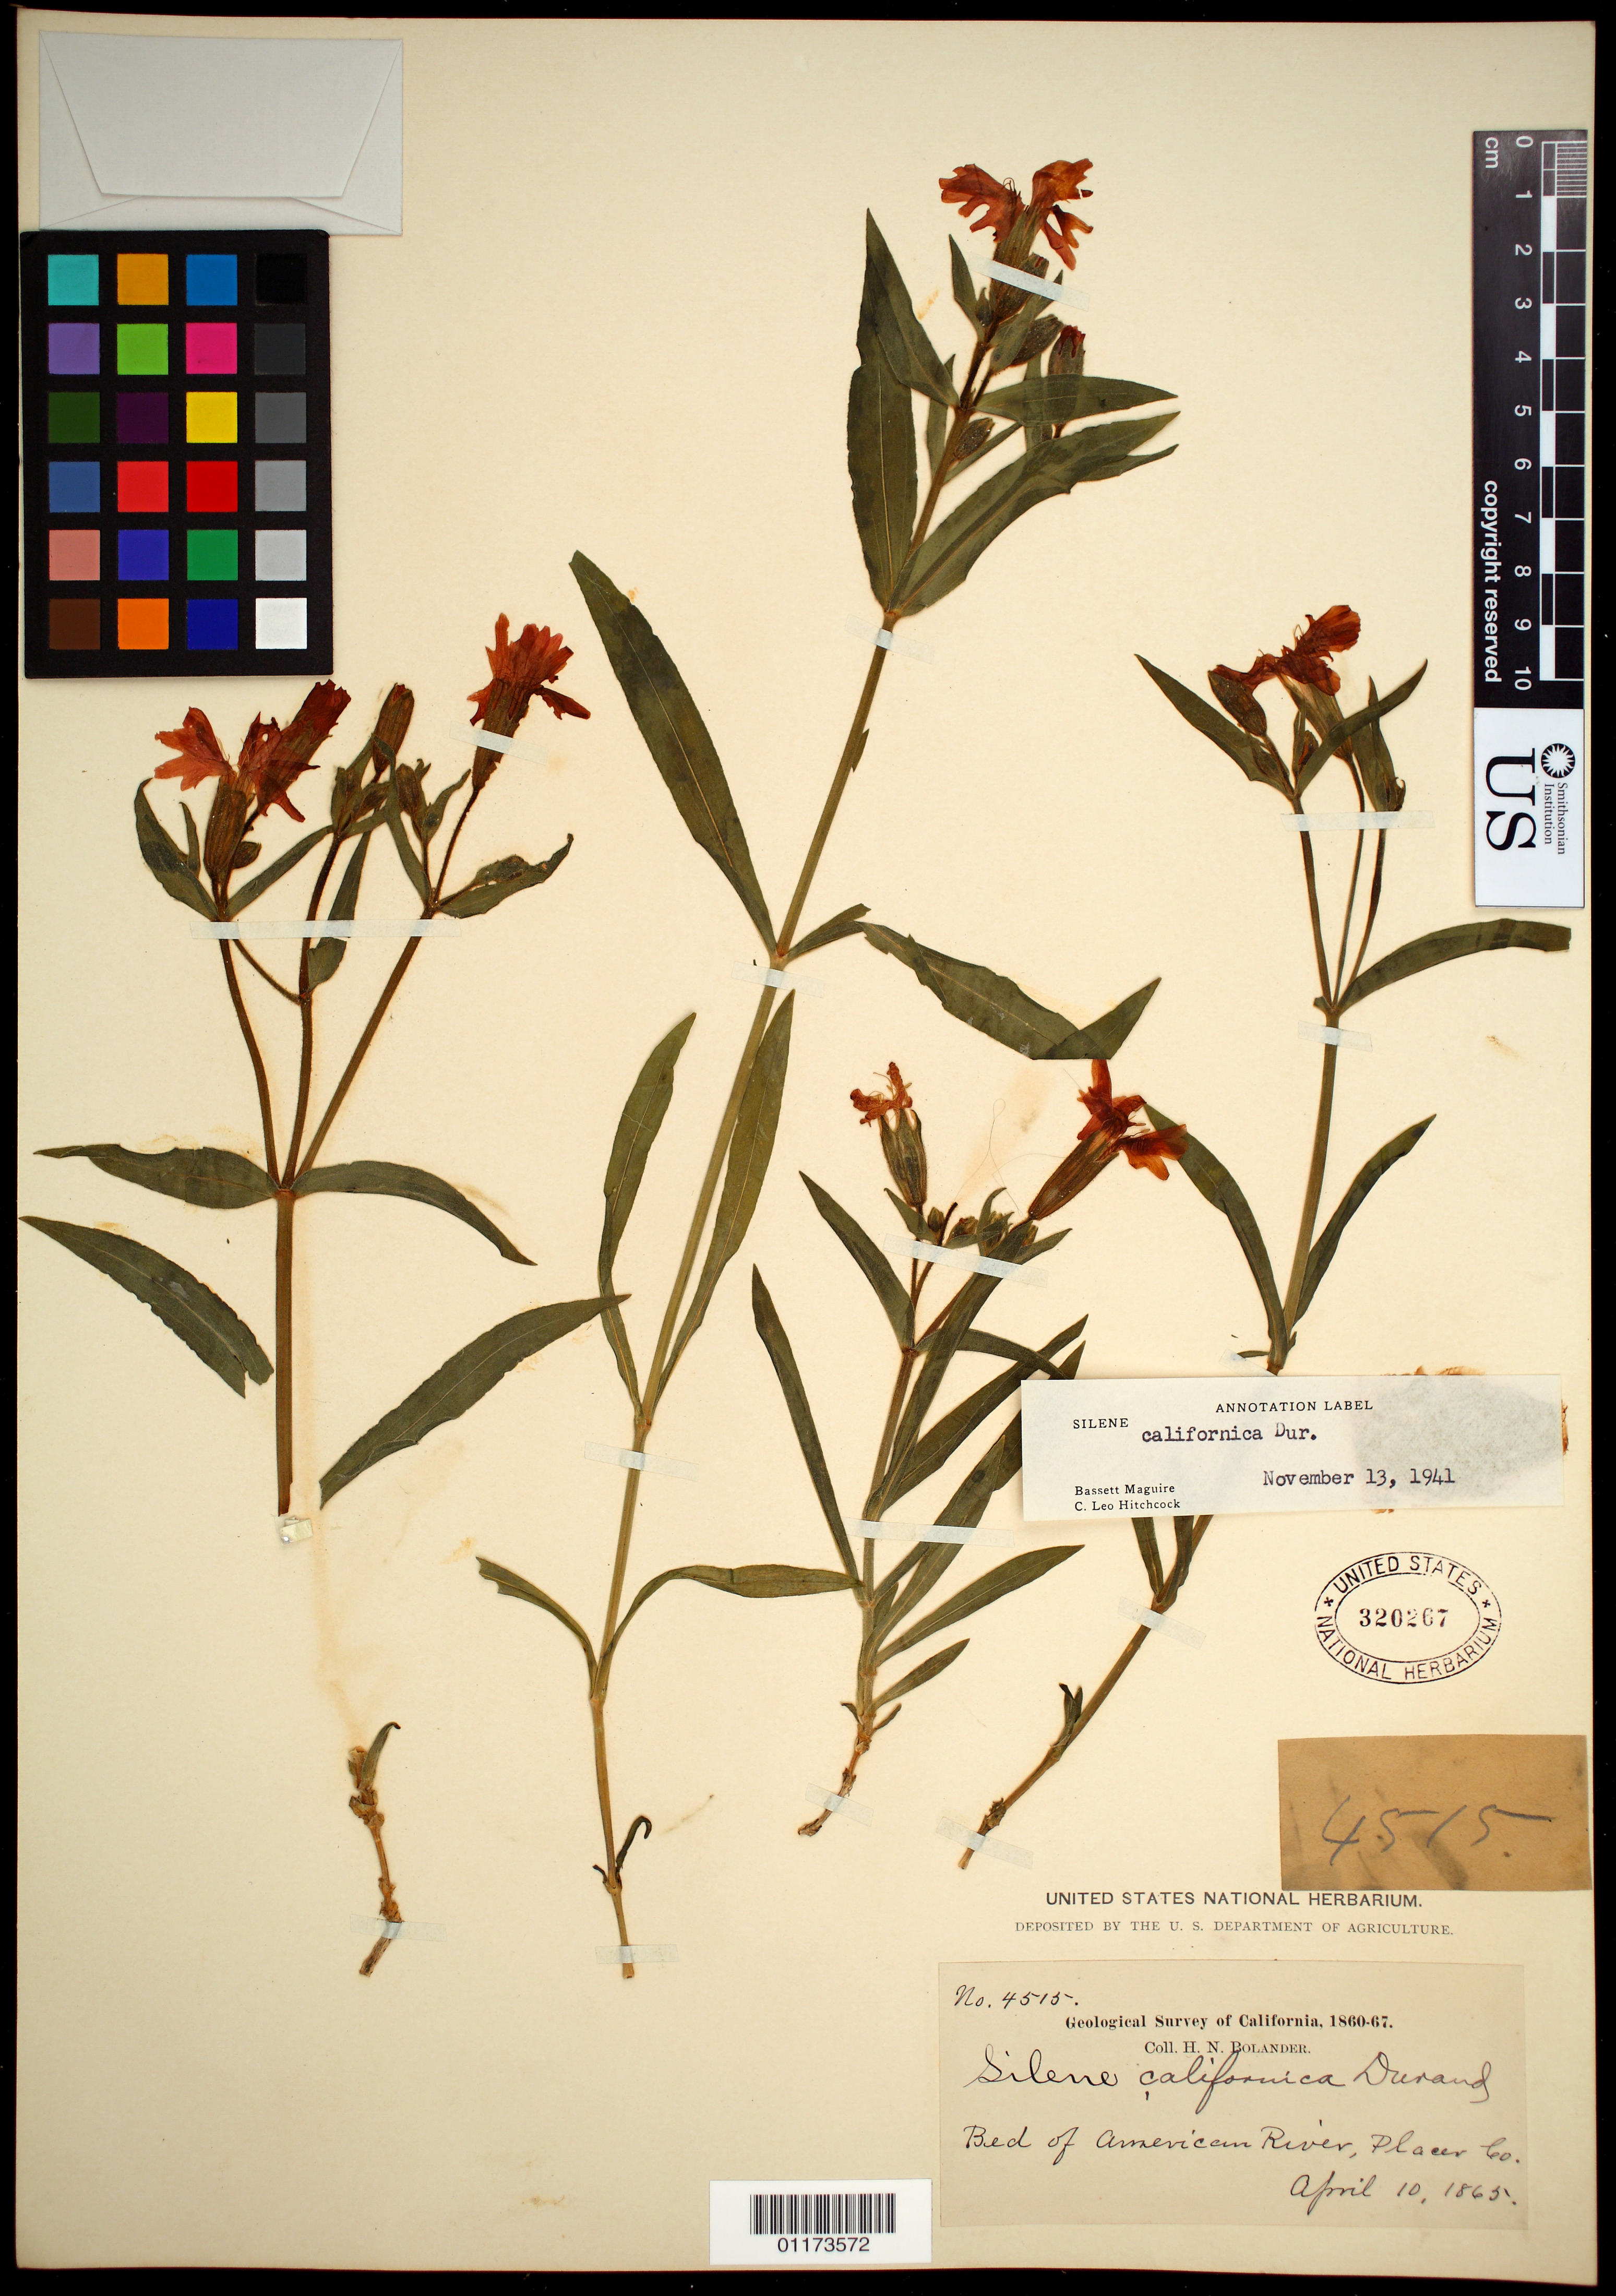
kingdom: Plantae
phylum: Tracheophyta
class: Magnoliopsida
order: Caryophyllales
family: Caryophyllaceae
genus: Silene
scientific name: Silene californica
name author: Durand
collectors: H. Bolander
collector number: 4515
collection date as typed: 10 Apr 1865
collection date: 1865-04-10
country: United States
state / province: California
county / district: Placer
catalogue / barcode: US 320267